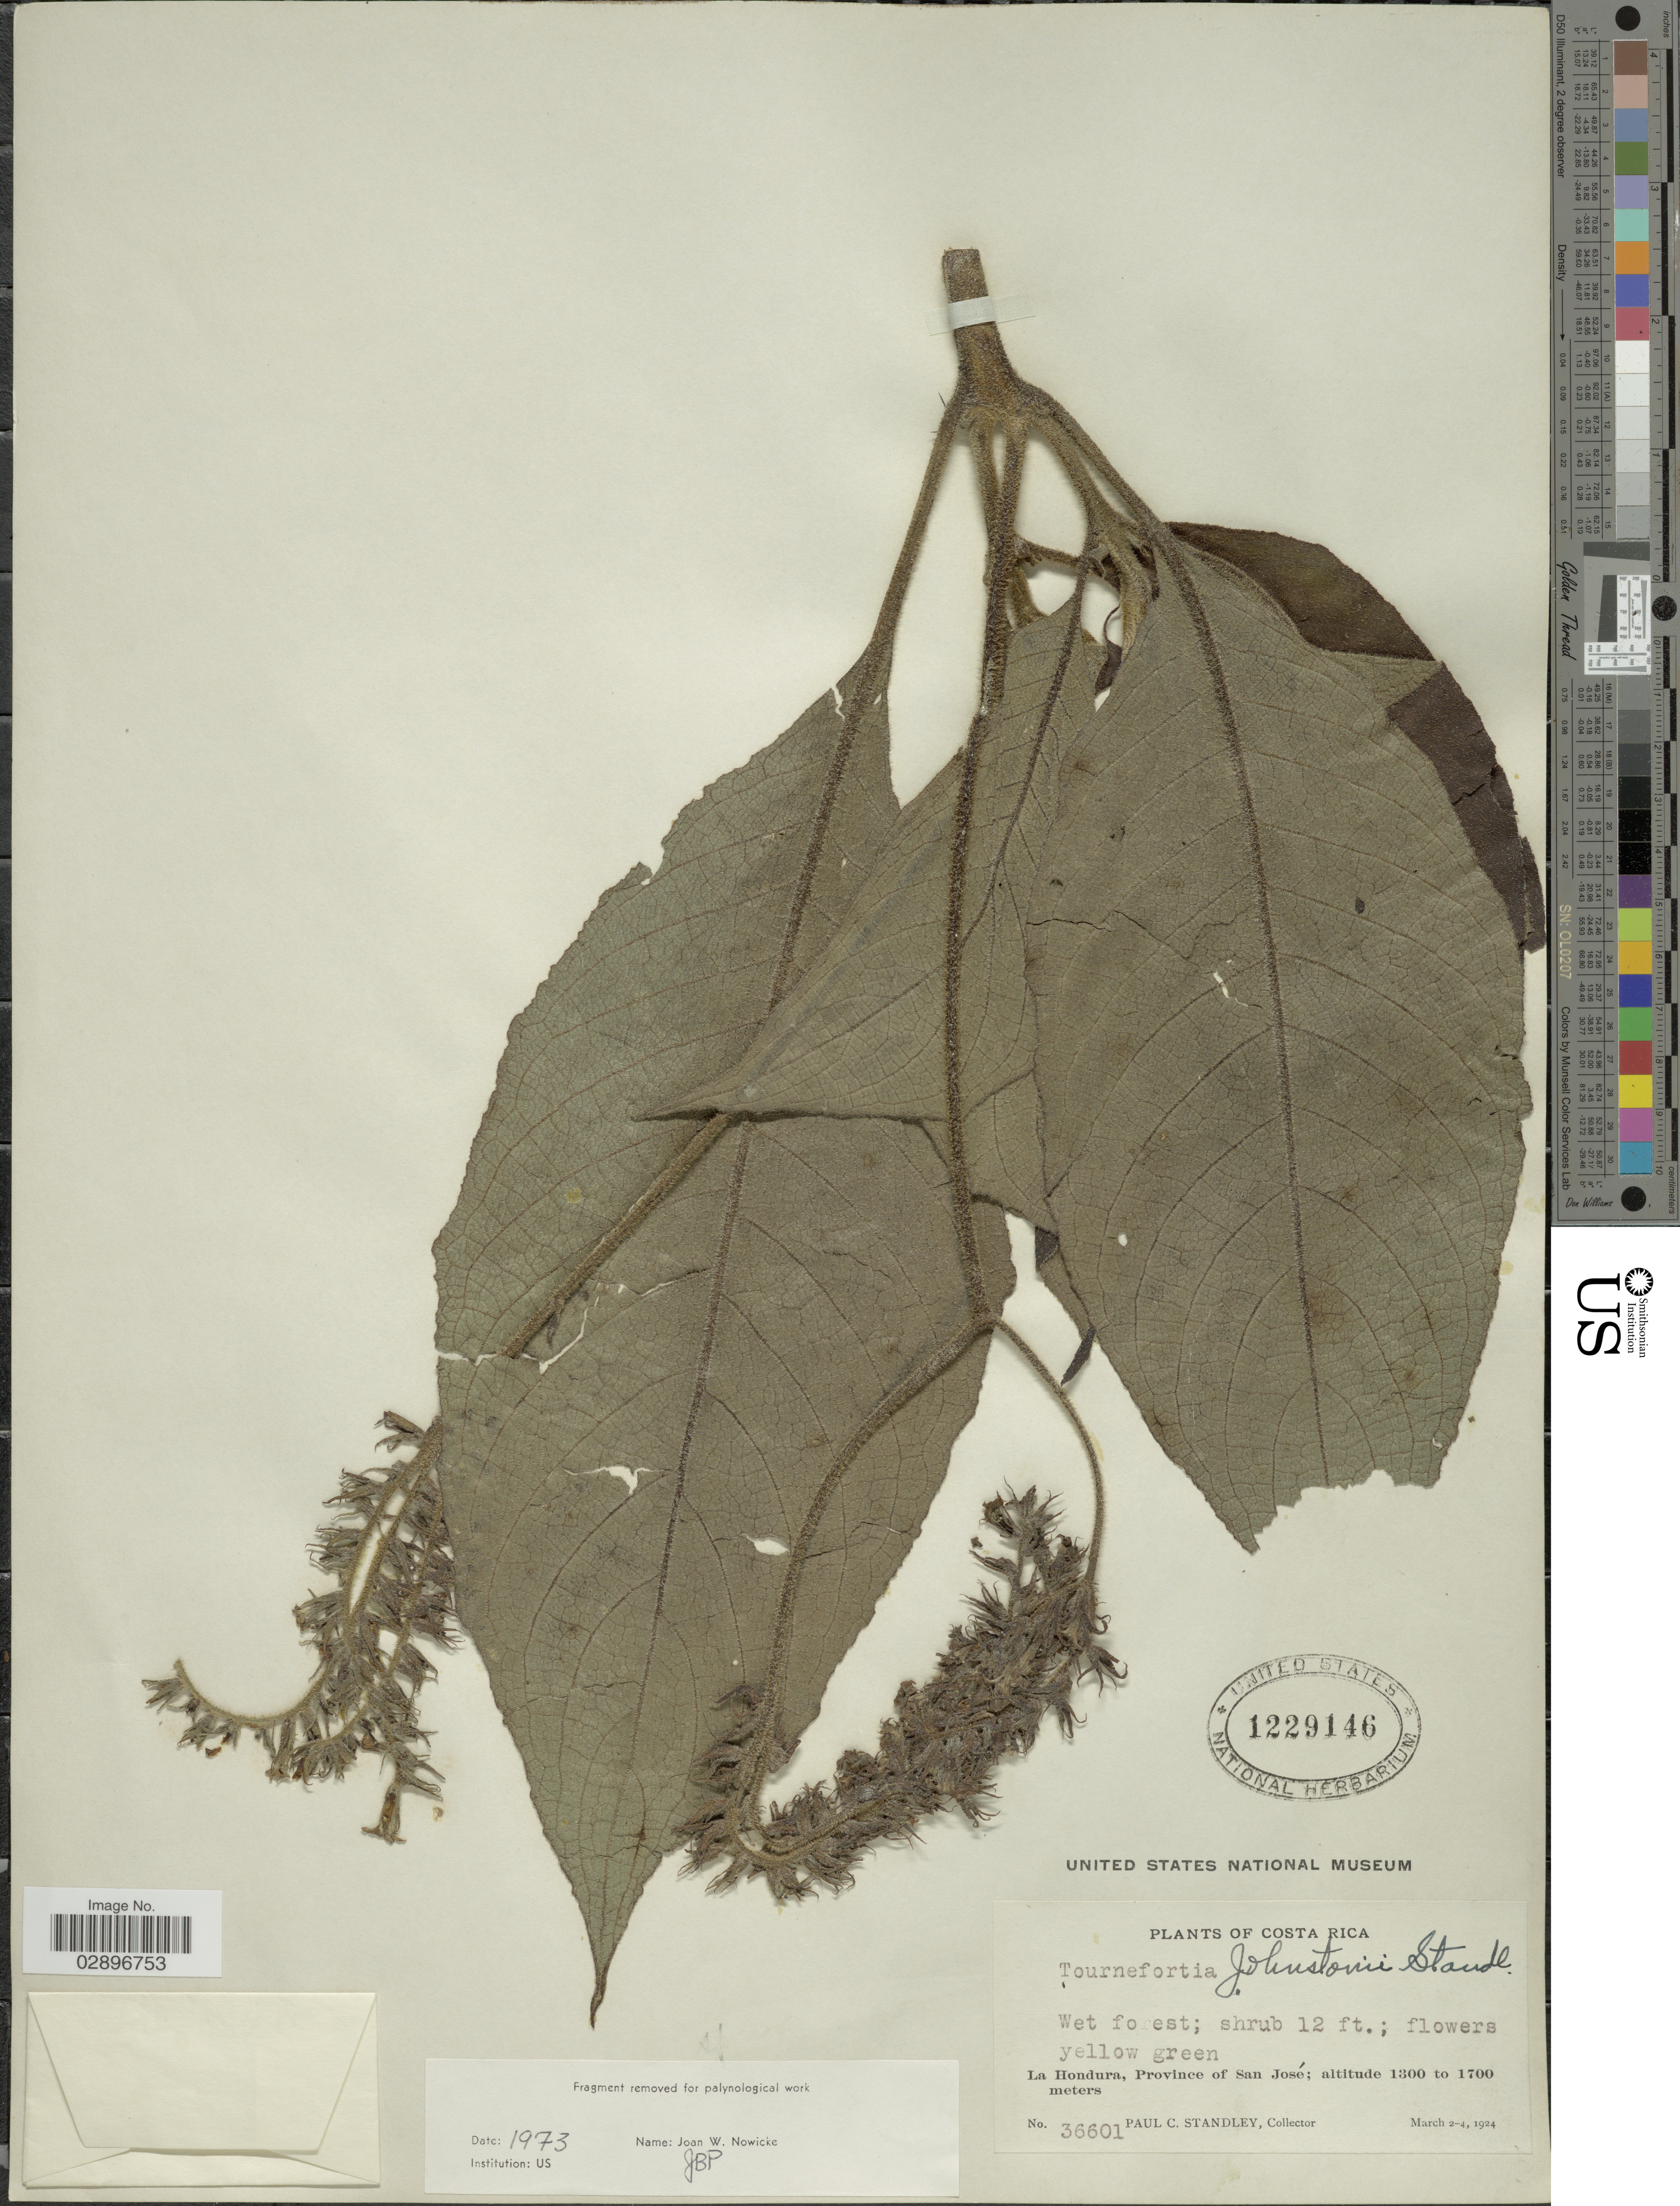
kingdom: Plantae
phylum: Tracheophyta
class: Magnoliopsida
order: Boraginales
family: Heliotropiaceae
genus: Tournefortia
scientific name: Tournefortia johnstonii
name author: Standl.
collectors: P. C. Standley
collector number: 36601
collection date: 1924-03-02/1924-03-04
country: Costa Rica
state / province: San José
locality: La Hondura.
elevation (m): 1300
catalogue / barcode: US 1229146